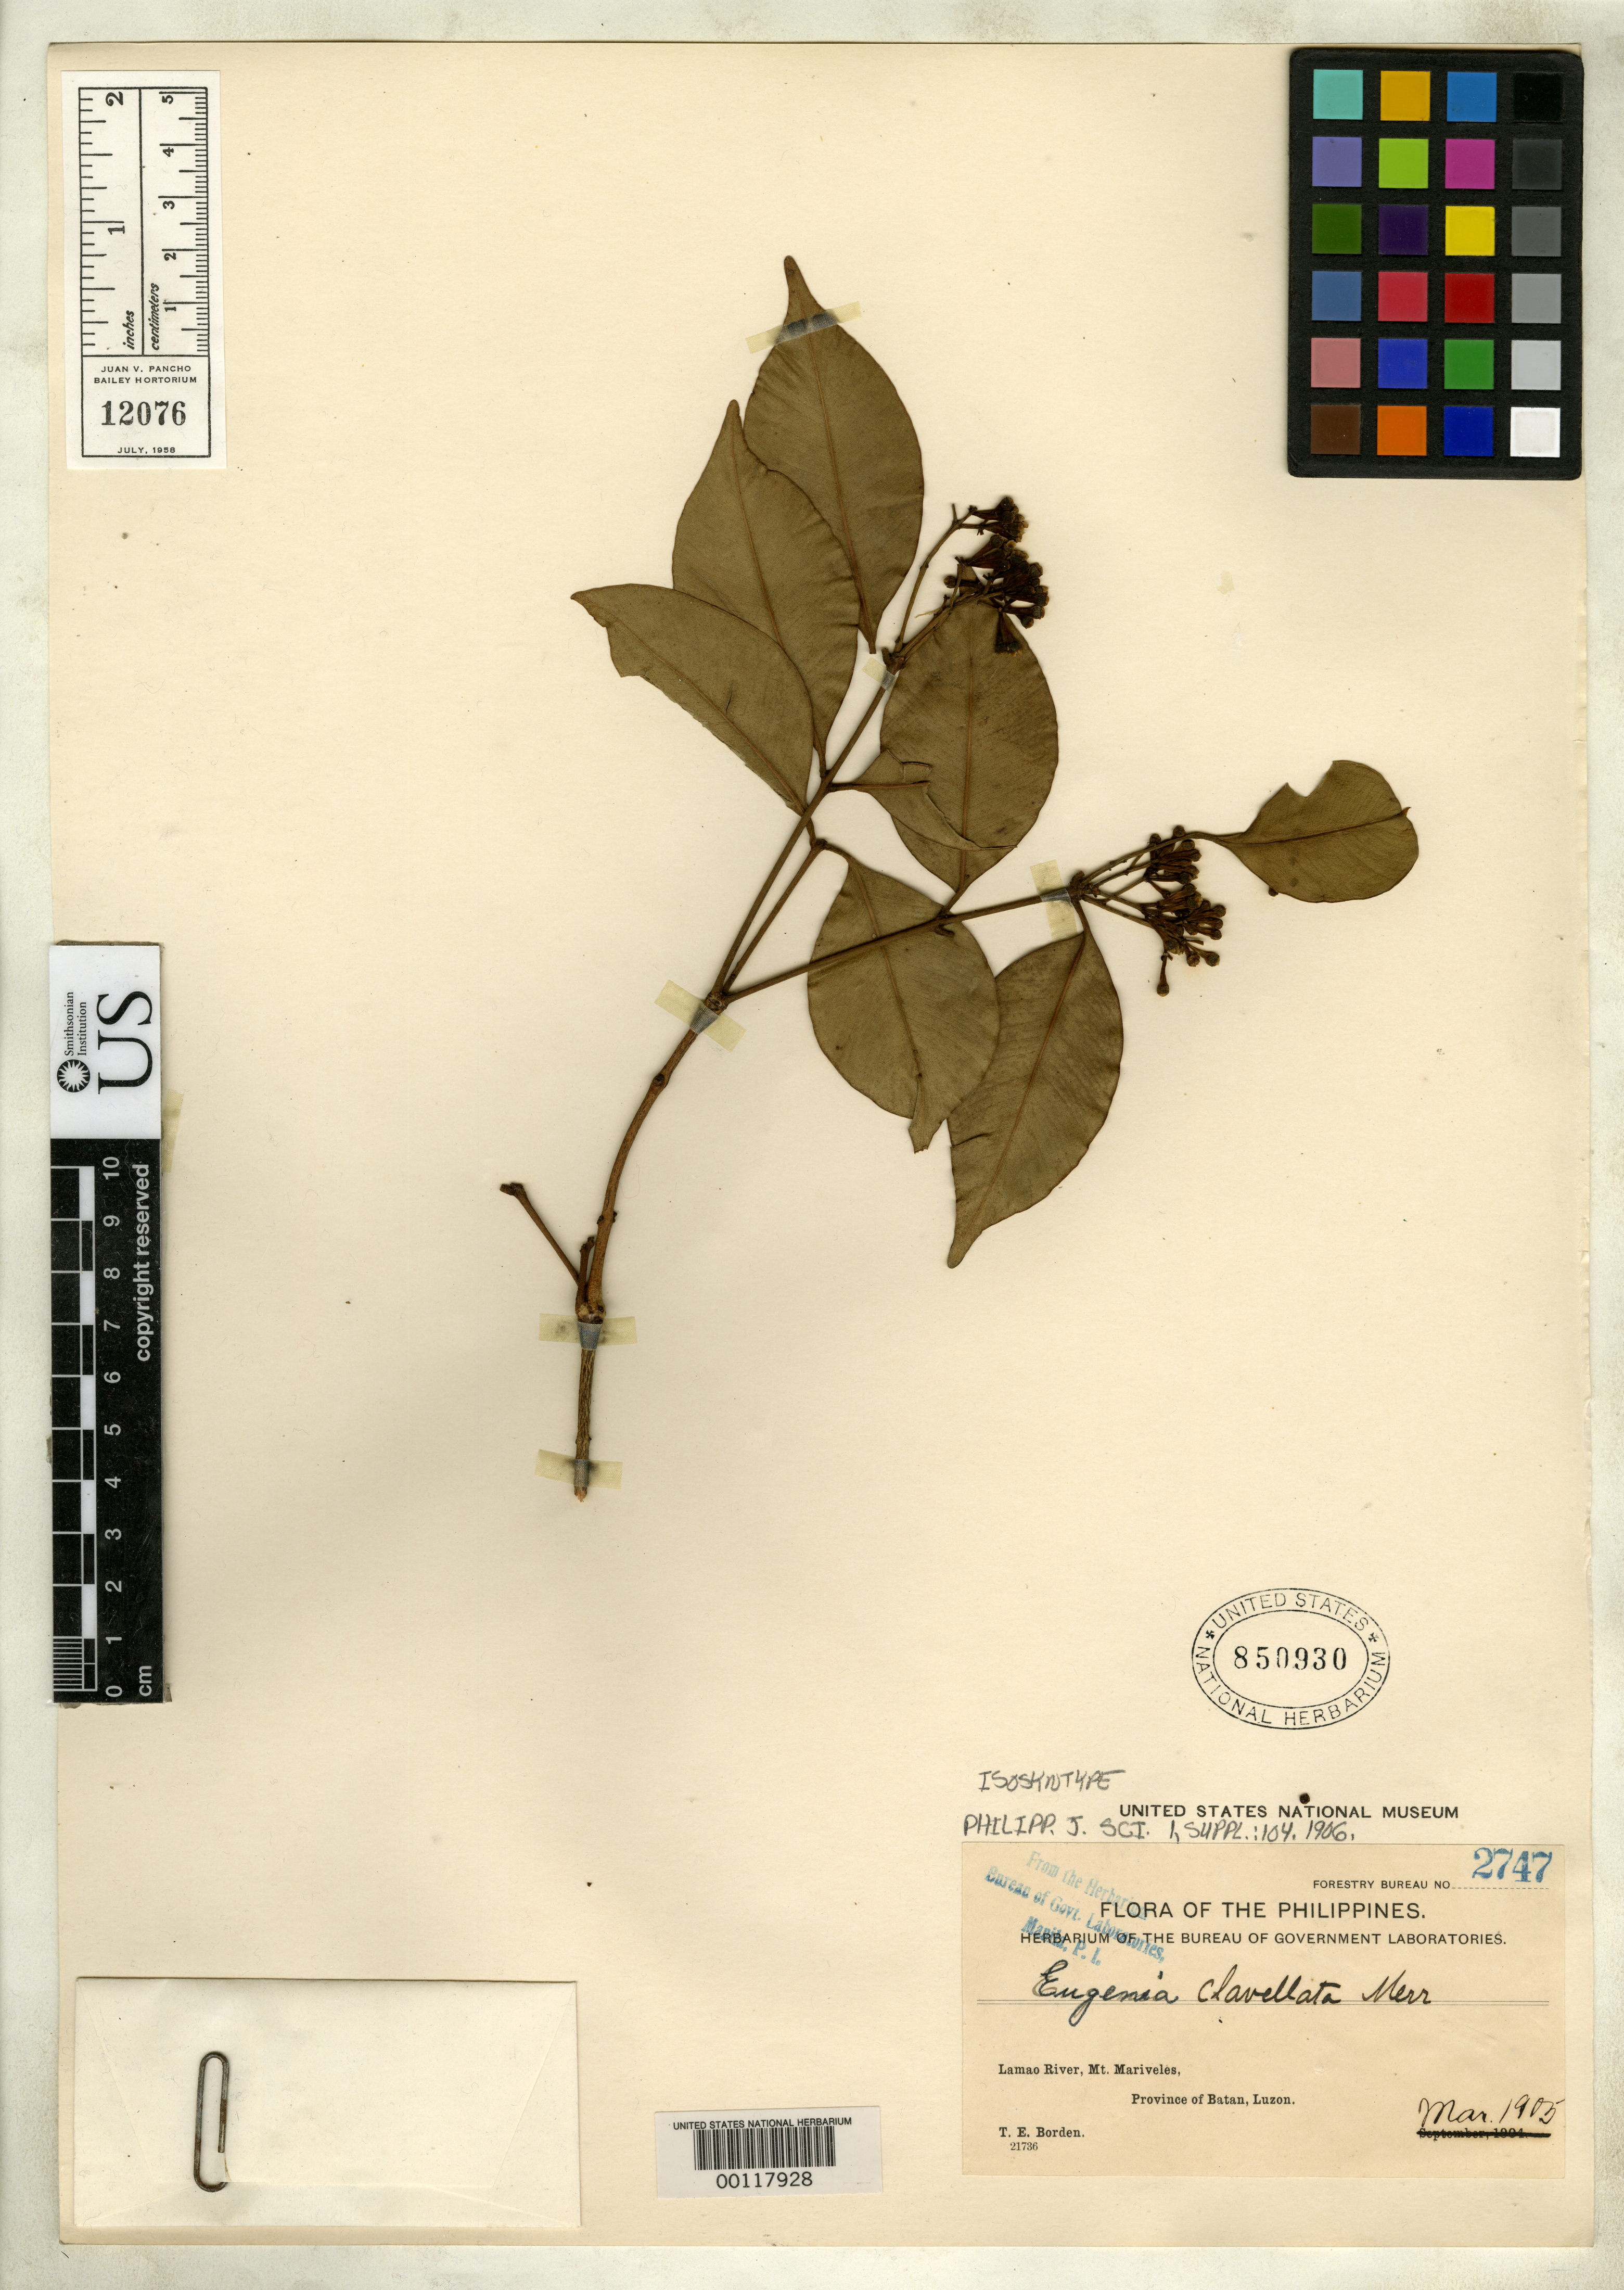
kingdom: Plantae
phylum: Tracheophyta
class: Magnoliopsida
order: Myrtales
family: Myrtaceae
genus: Eugenia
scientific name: Eugenia clavellata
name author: Merr.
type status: Isosyntype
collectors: T. E. Borden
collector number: Bur. Sci. 2747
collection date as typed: Mar 1905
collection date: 1905-03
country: Philippines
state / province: Central Luzon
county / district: Bataan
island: Luzon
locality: Lamao River, Mt Mariveles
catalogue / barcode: US 850930